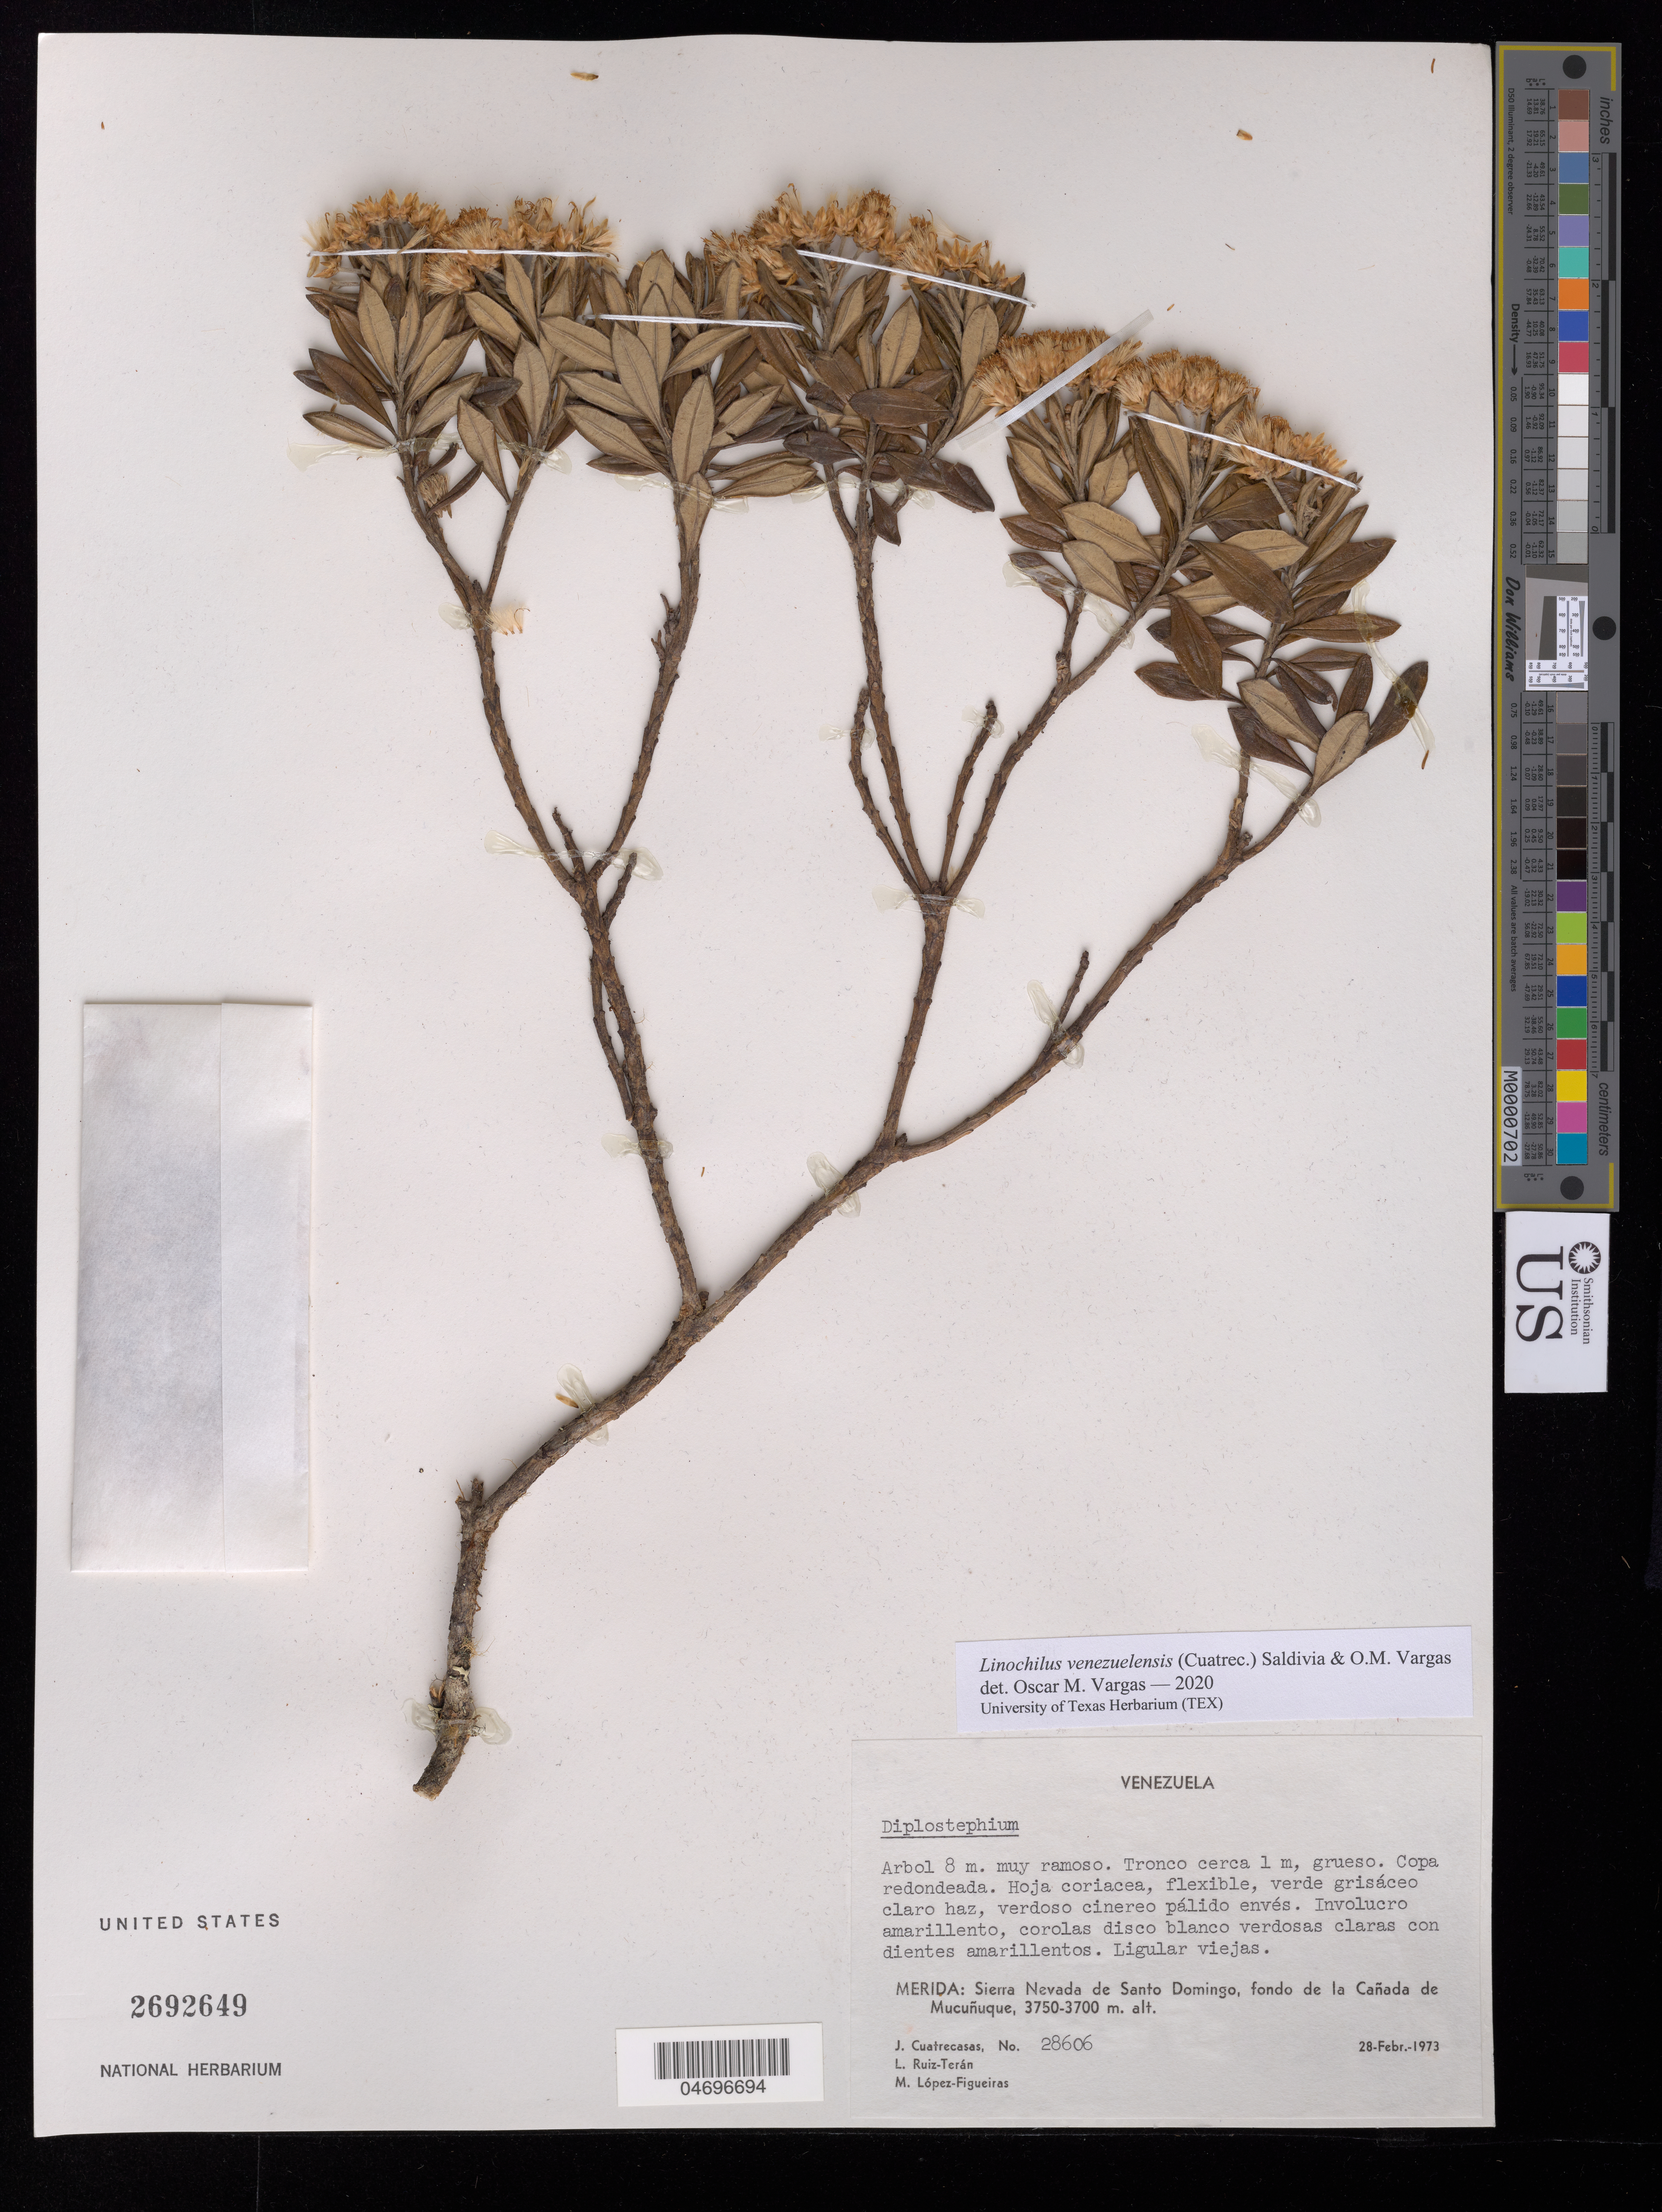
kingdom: Plantae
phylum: Tracheophyta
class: Magnoliopsida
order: Asterales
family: Asteraceae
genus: Linochilus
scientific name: Linochilus venezuelensis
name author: (Cuatrec.) Saldivia & O.M. Vargas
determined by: Vargas, Oscar M.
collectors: J. Cuatrecasas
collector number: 28606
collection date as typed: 28 Feb 1973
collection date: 1973-02-28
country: Venezuela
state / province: Mérida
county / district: Rangel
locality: Sierra Nevada de Santo Domingo, fondo de la Cañada de Mucuñuque. Mucunuque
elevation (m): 3700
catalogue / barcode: US 2692649